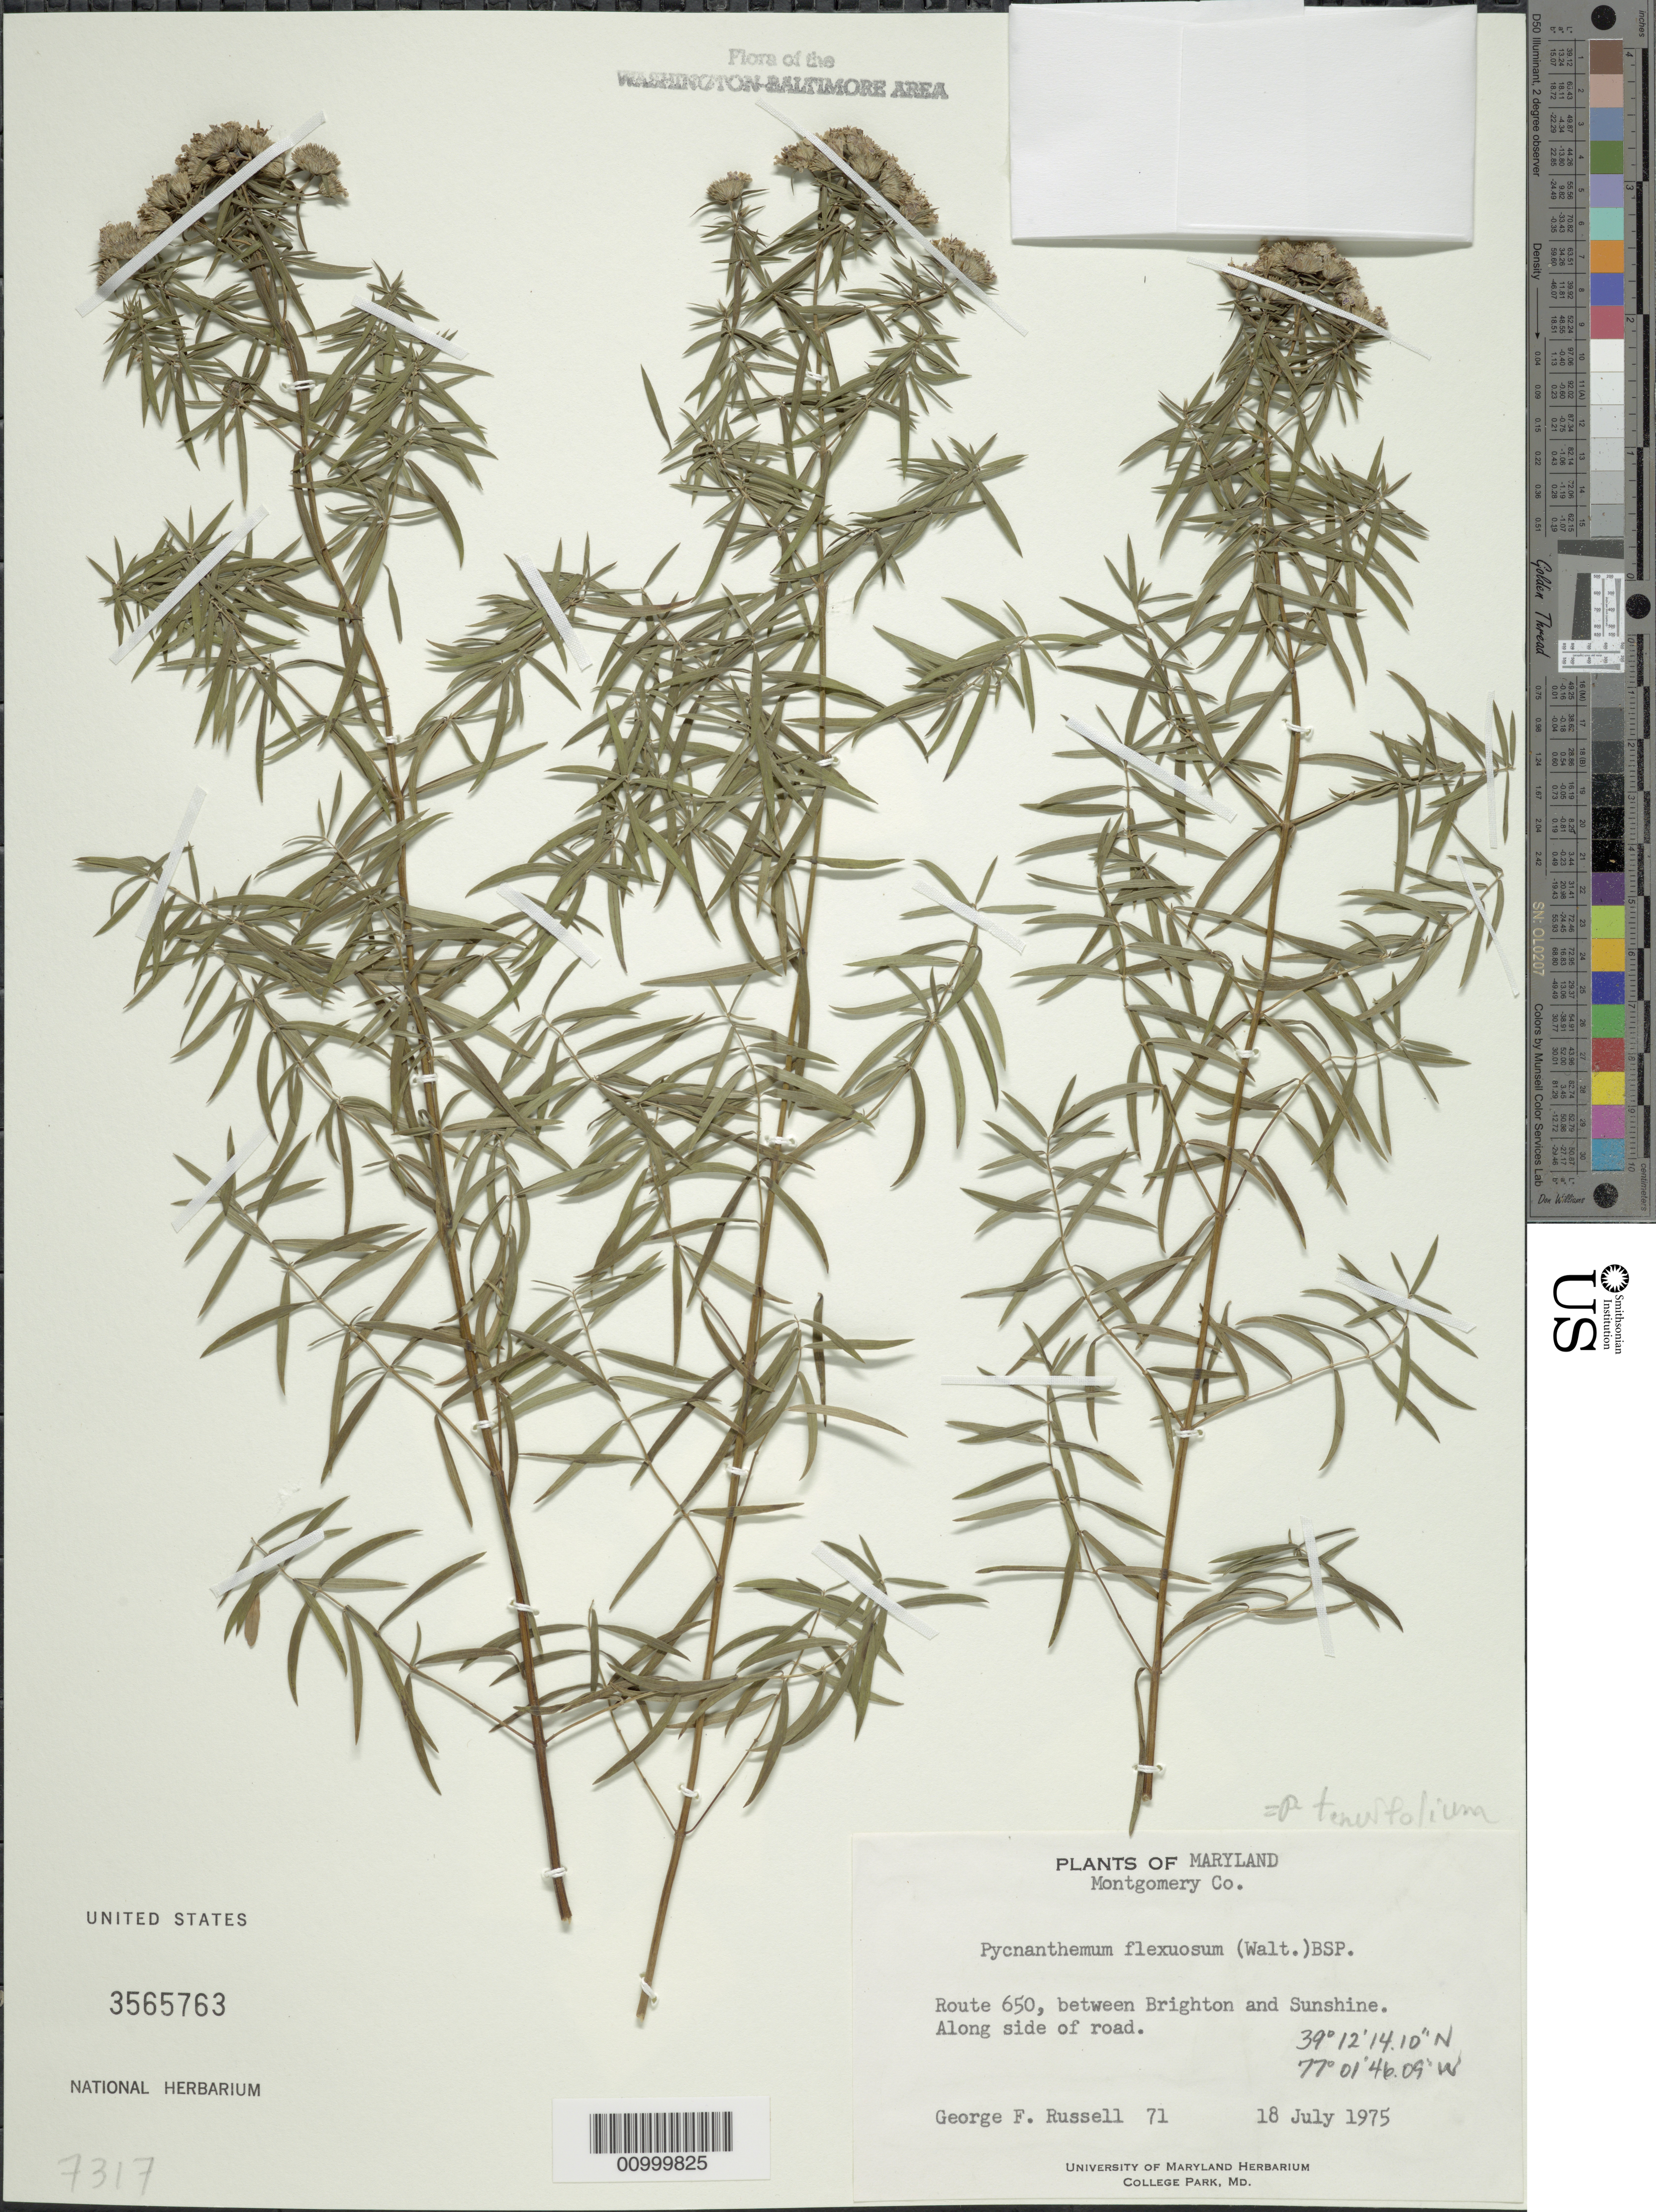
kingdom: Plantae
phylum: Tracheophyta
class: Magnoliopsida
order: Lamiales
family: Lamiaceae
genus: Pycnanthemum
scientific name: Pycnanthemum tenuifolium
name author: Schrad.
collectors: G. Russell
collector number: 71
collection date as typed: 18 Jul 1975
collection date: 1975-07-18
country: United States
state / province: Maryland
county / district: Montgomery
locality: Route 650, between Brighton and Sunshine.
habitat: Along side of road.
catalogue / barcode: US 3565763